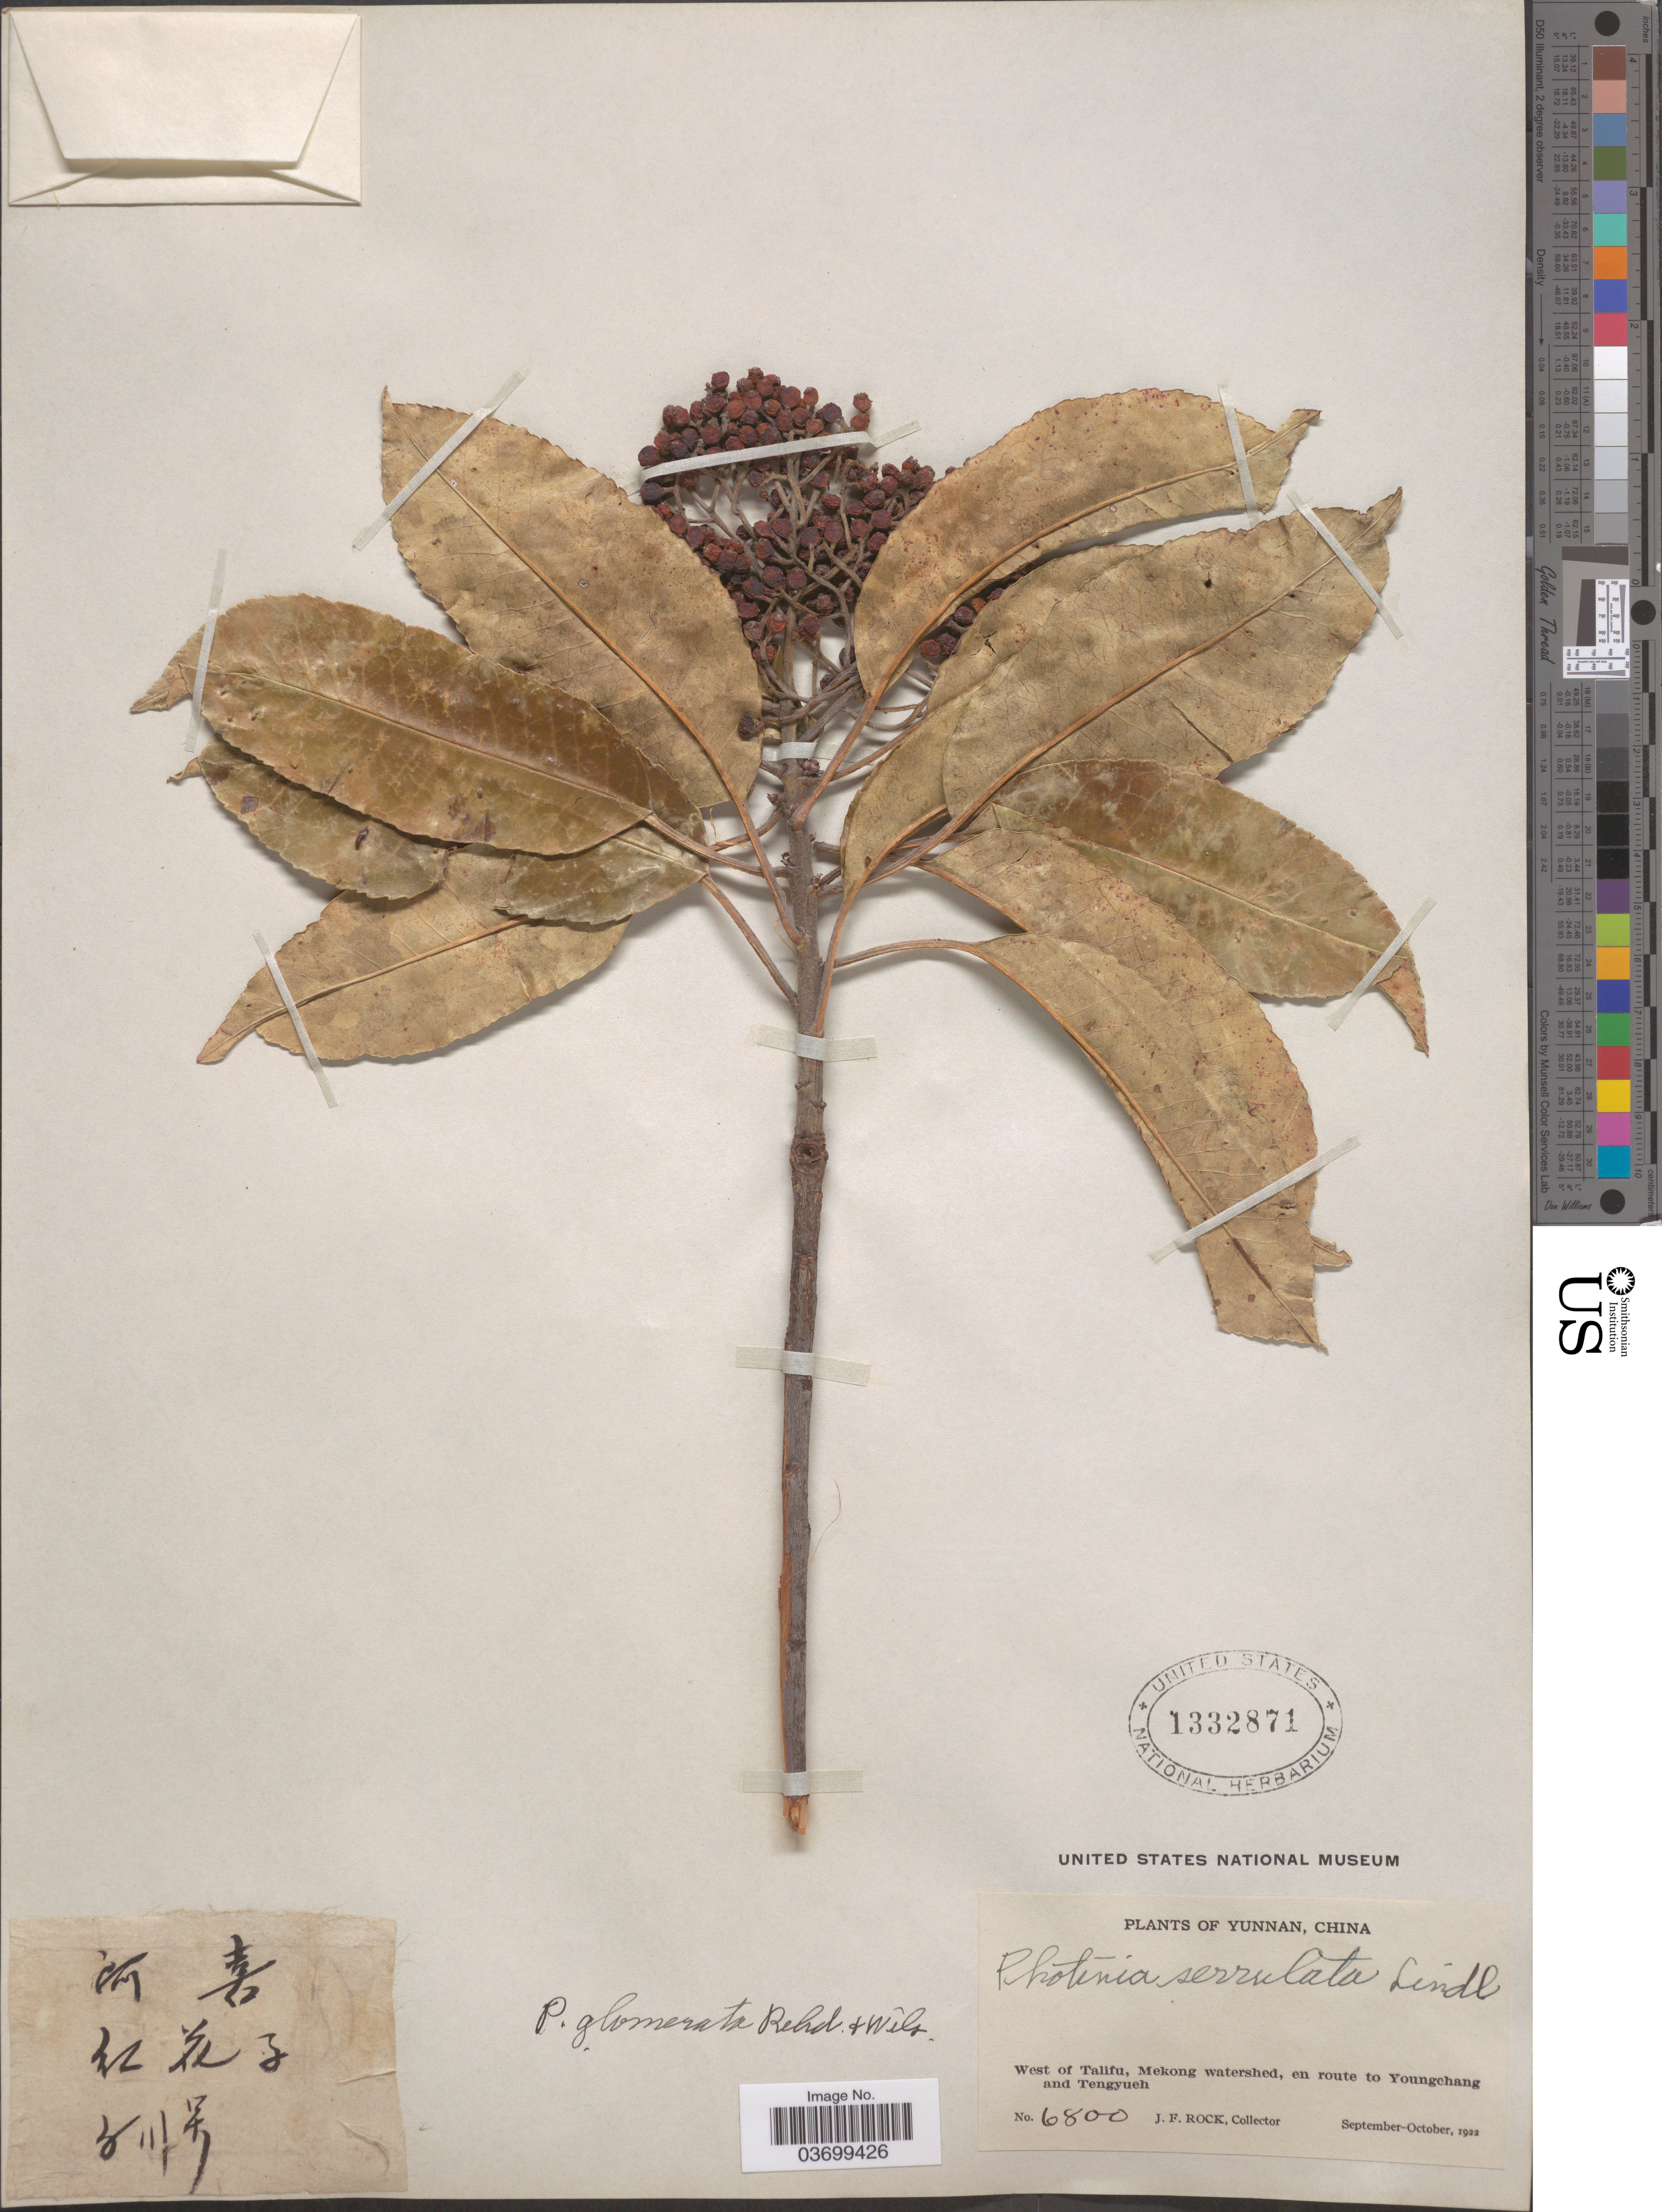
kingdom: Plantae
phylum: Tracheophyta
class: Magnoliopsida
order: Rosales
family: Rosaceae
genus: Photinia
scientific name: Photinia glomerata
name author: Rehder & E.H. Wilson in Sarg.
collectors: J. Rock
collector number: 6800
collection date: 1922-09/1922-10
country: China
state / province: Yunnan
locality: West of Talifu, Mekong watershed, en route to Youngchang and Tengyueh.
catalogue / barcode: US 1332871